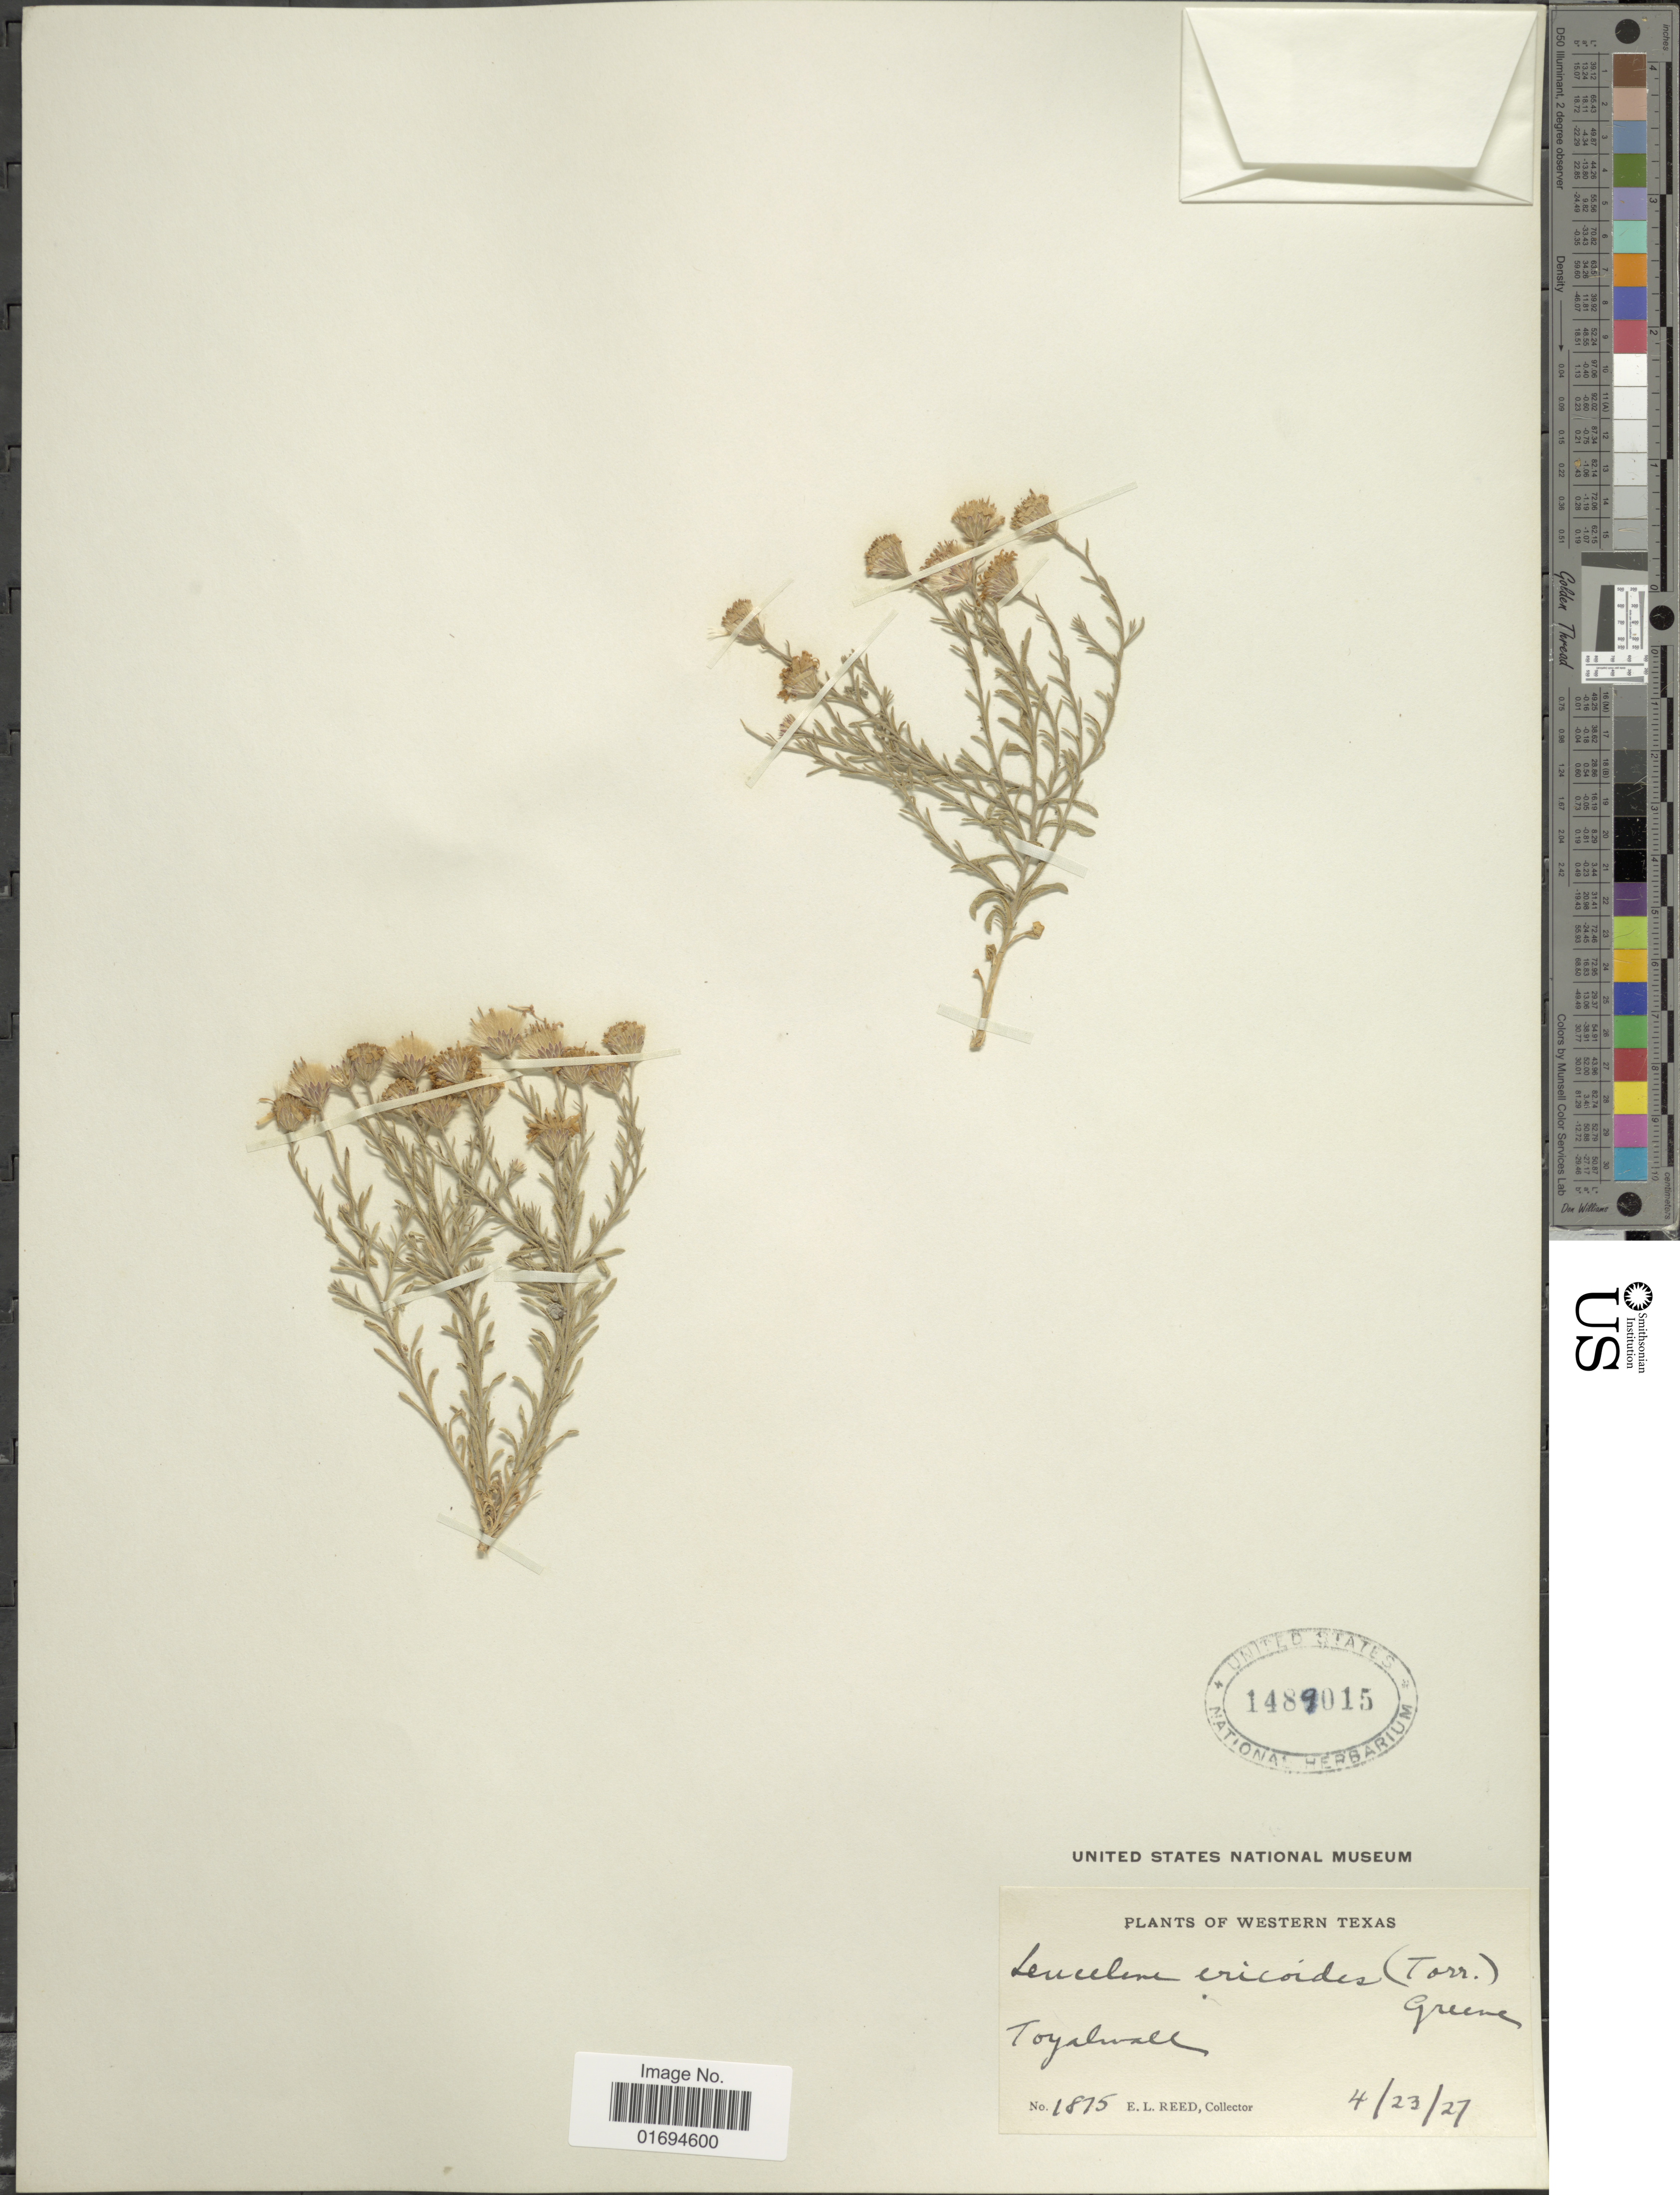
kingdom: Plantae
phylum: Tracheophyta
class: Magnoliopsida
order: Asterales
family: Asteraceae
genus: Chaetopappa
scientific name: Chaetopappa ericoides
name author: (Torr.) G.L. Nesom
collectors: E. Reed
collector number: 1875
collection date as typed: Transcribed d/m/y: 23/4/27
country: United States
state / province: Texas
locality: Western Texas, Toyalwall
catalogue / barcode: US 1489015